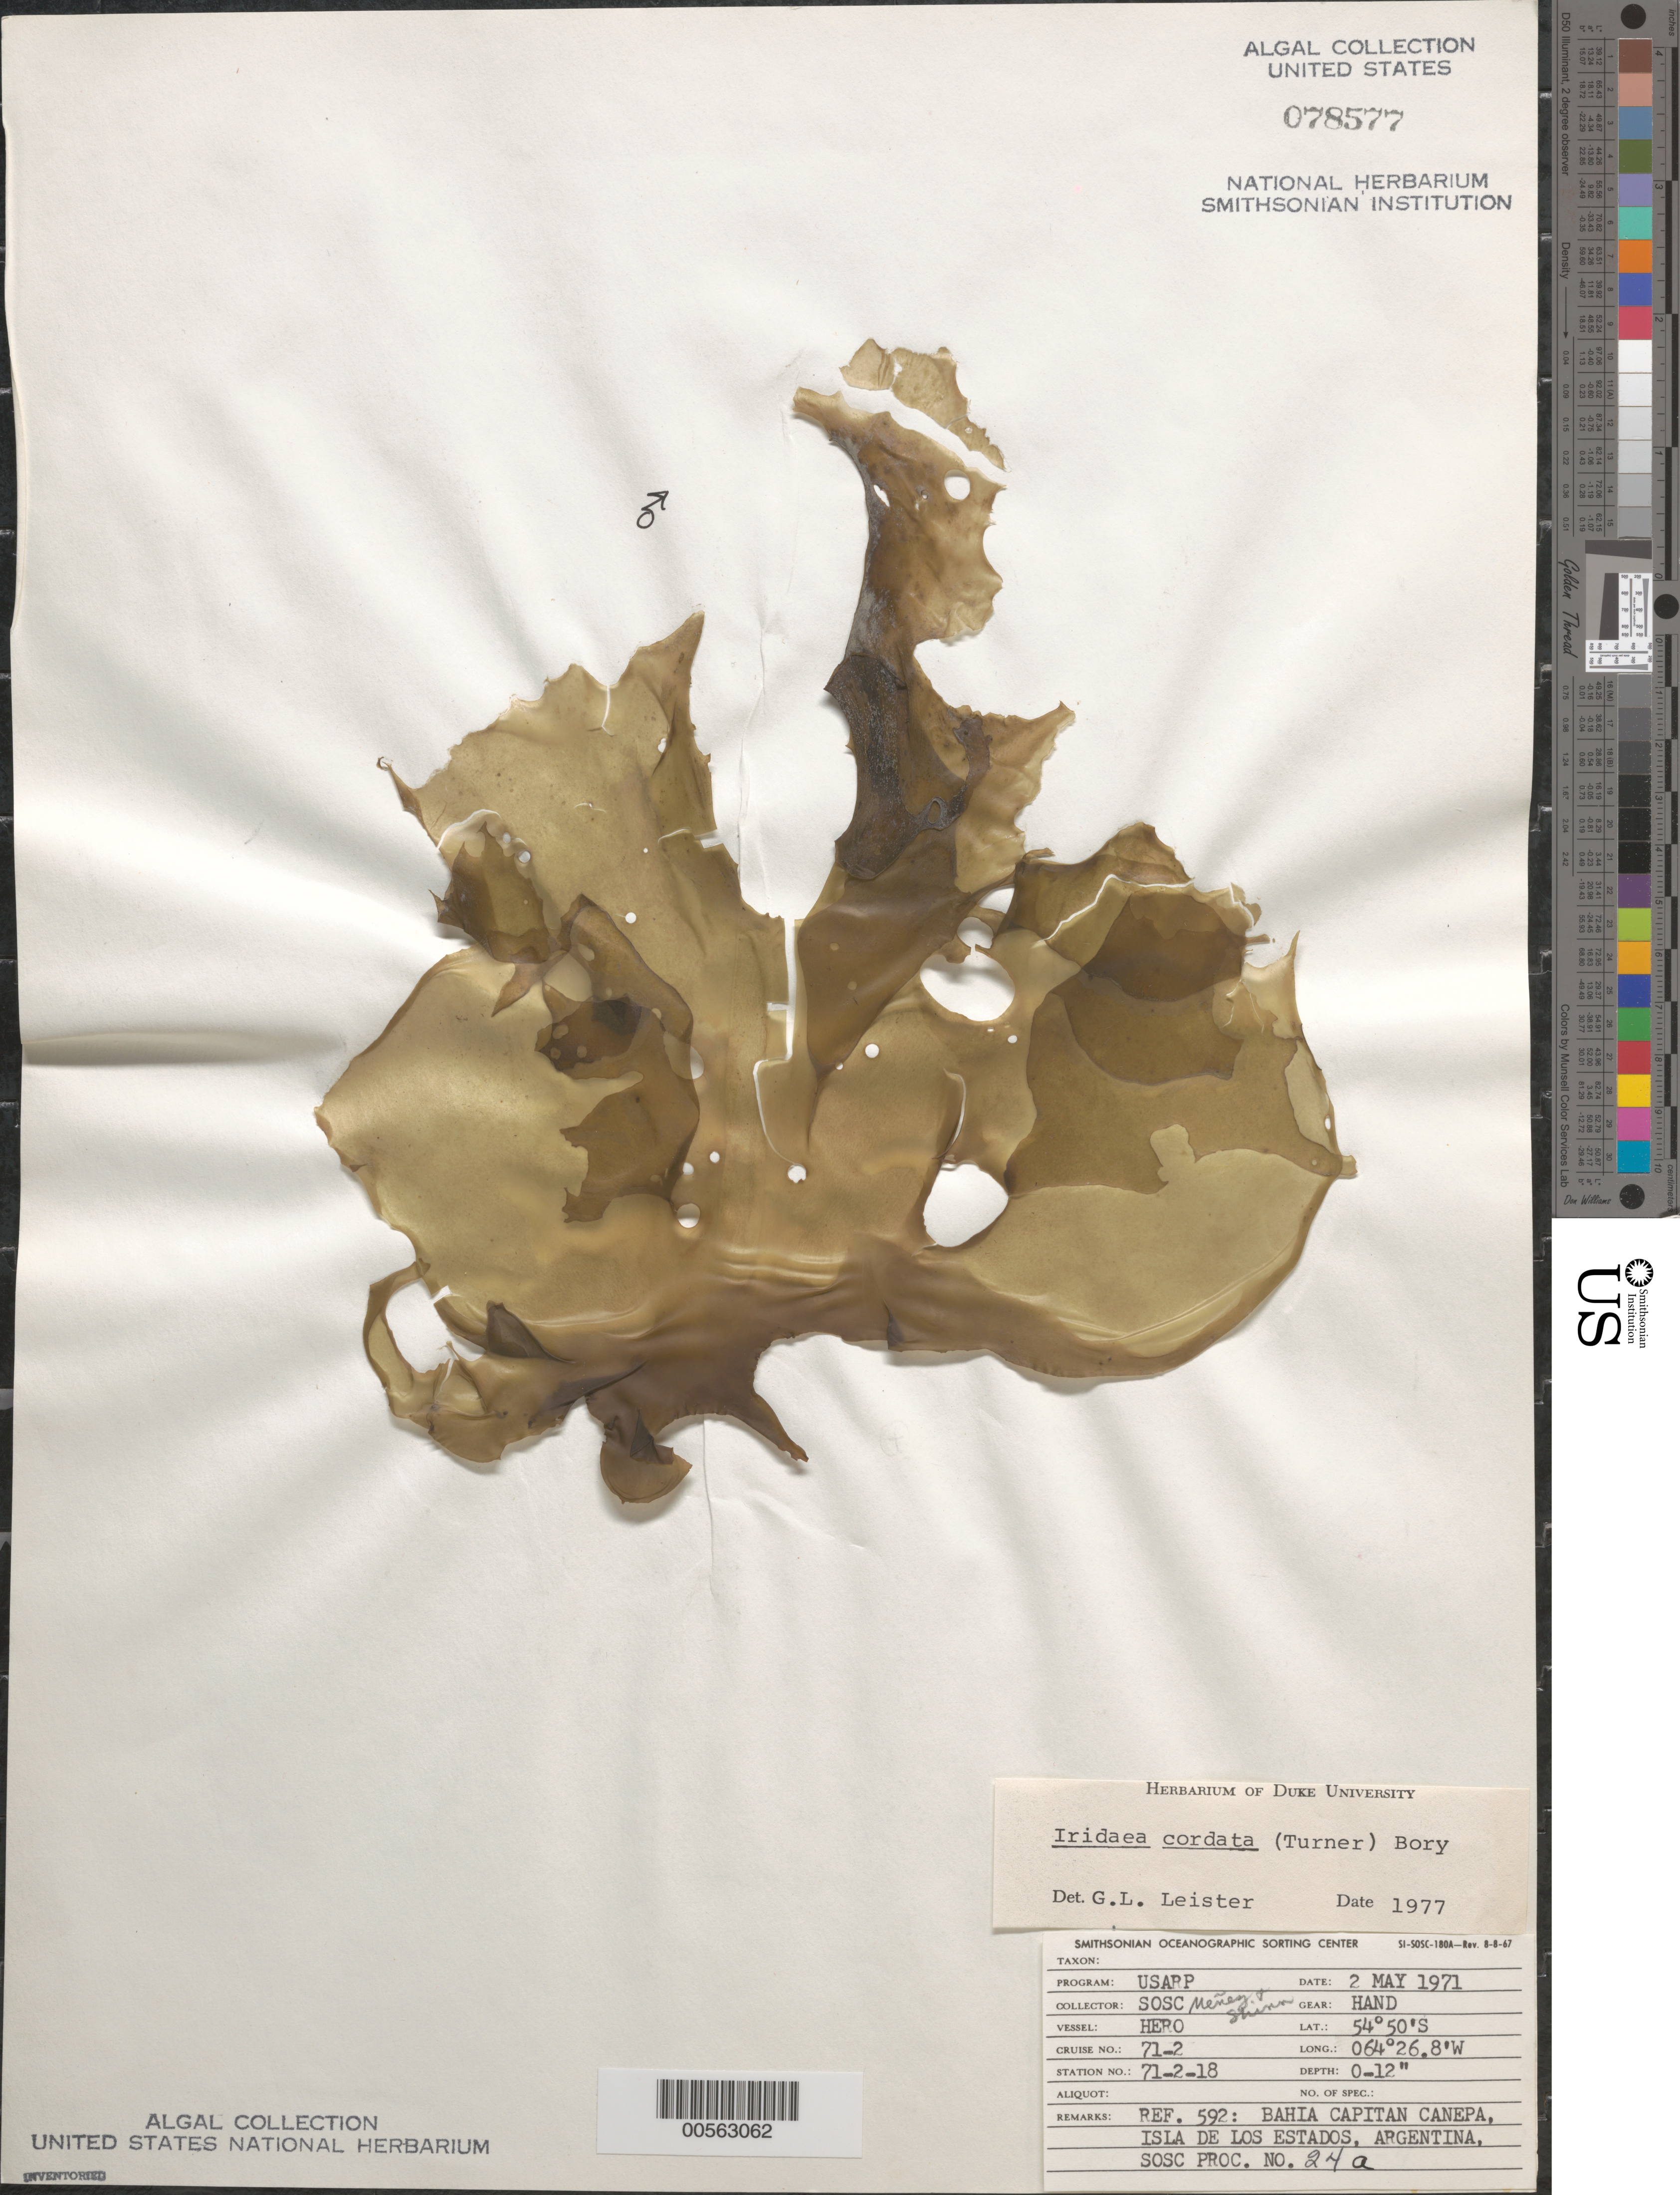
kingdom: Plantae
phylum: Rhodophyta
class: Florideophyceae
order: Gigartinales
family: Gigartinaceae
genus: Iridaea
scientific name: Iridaea cordata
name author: (Turner) Bory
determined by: Leister, G. L.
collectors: Meñez & -. Shinn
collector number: Station 71-2-18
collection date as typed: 02 May 1971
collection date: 1971-05-02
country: Argentina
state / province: Tierra del Fuego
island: Isla de los Estados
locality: Bahia Capitan Canepa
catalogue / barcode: US 78577